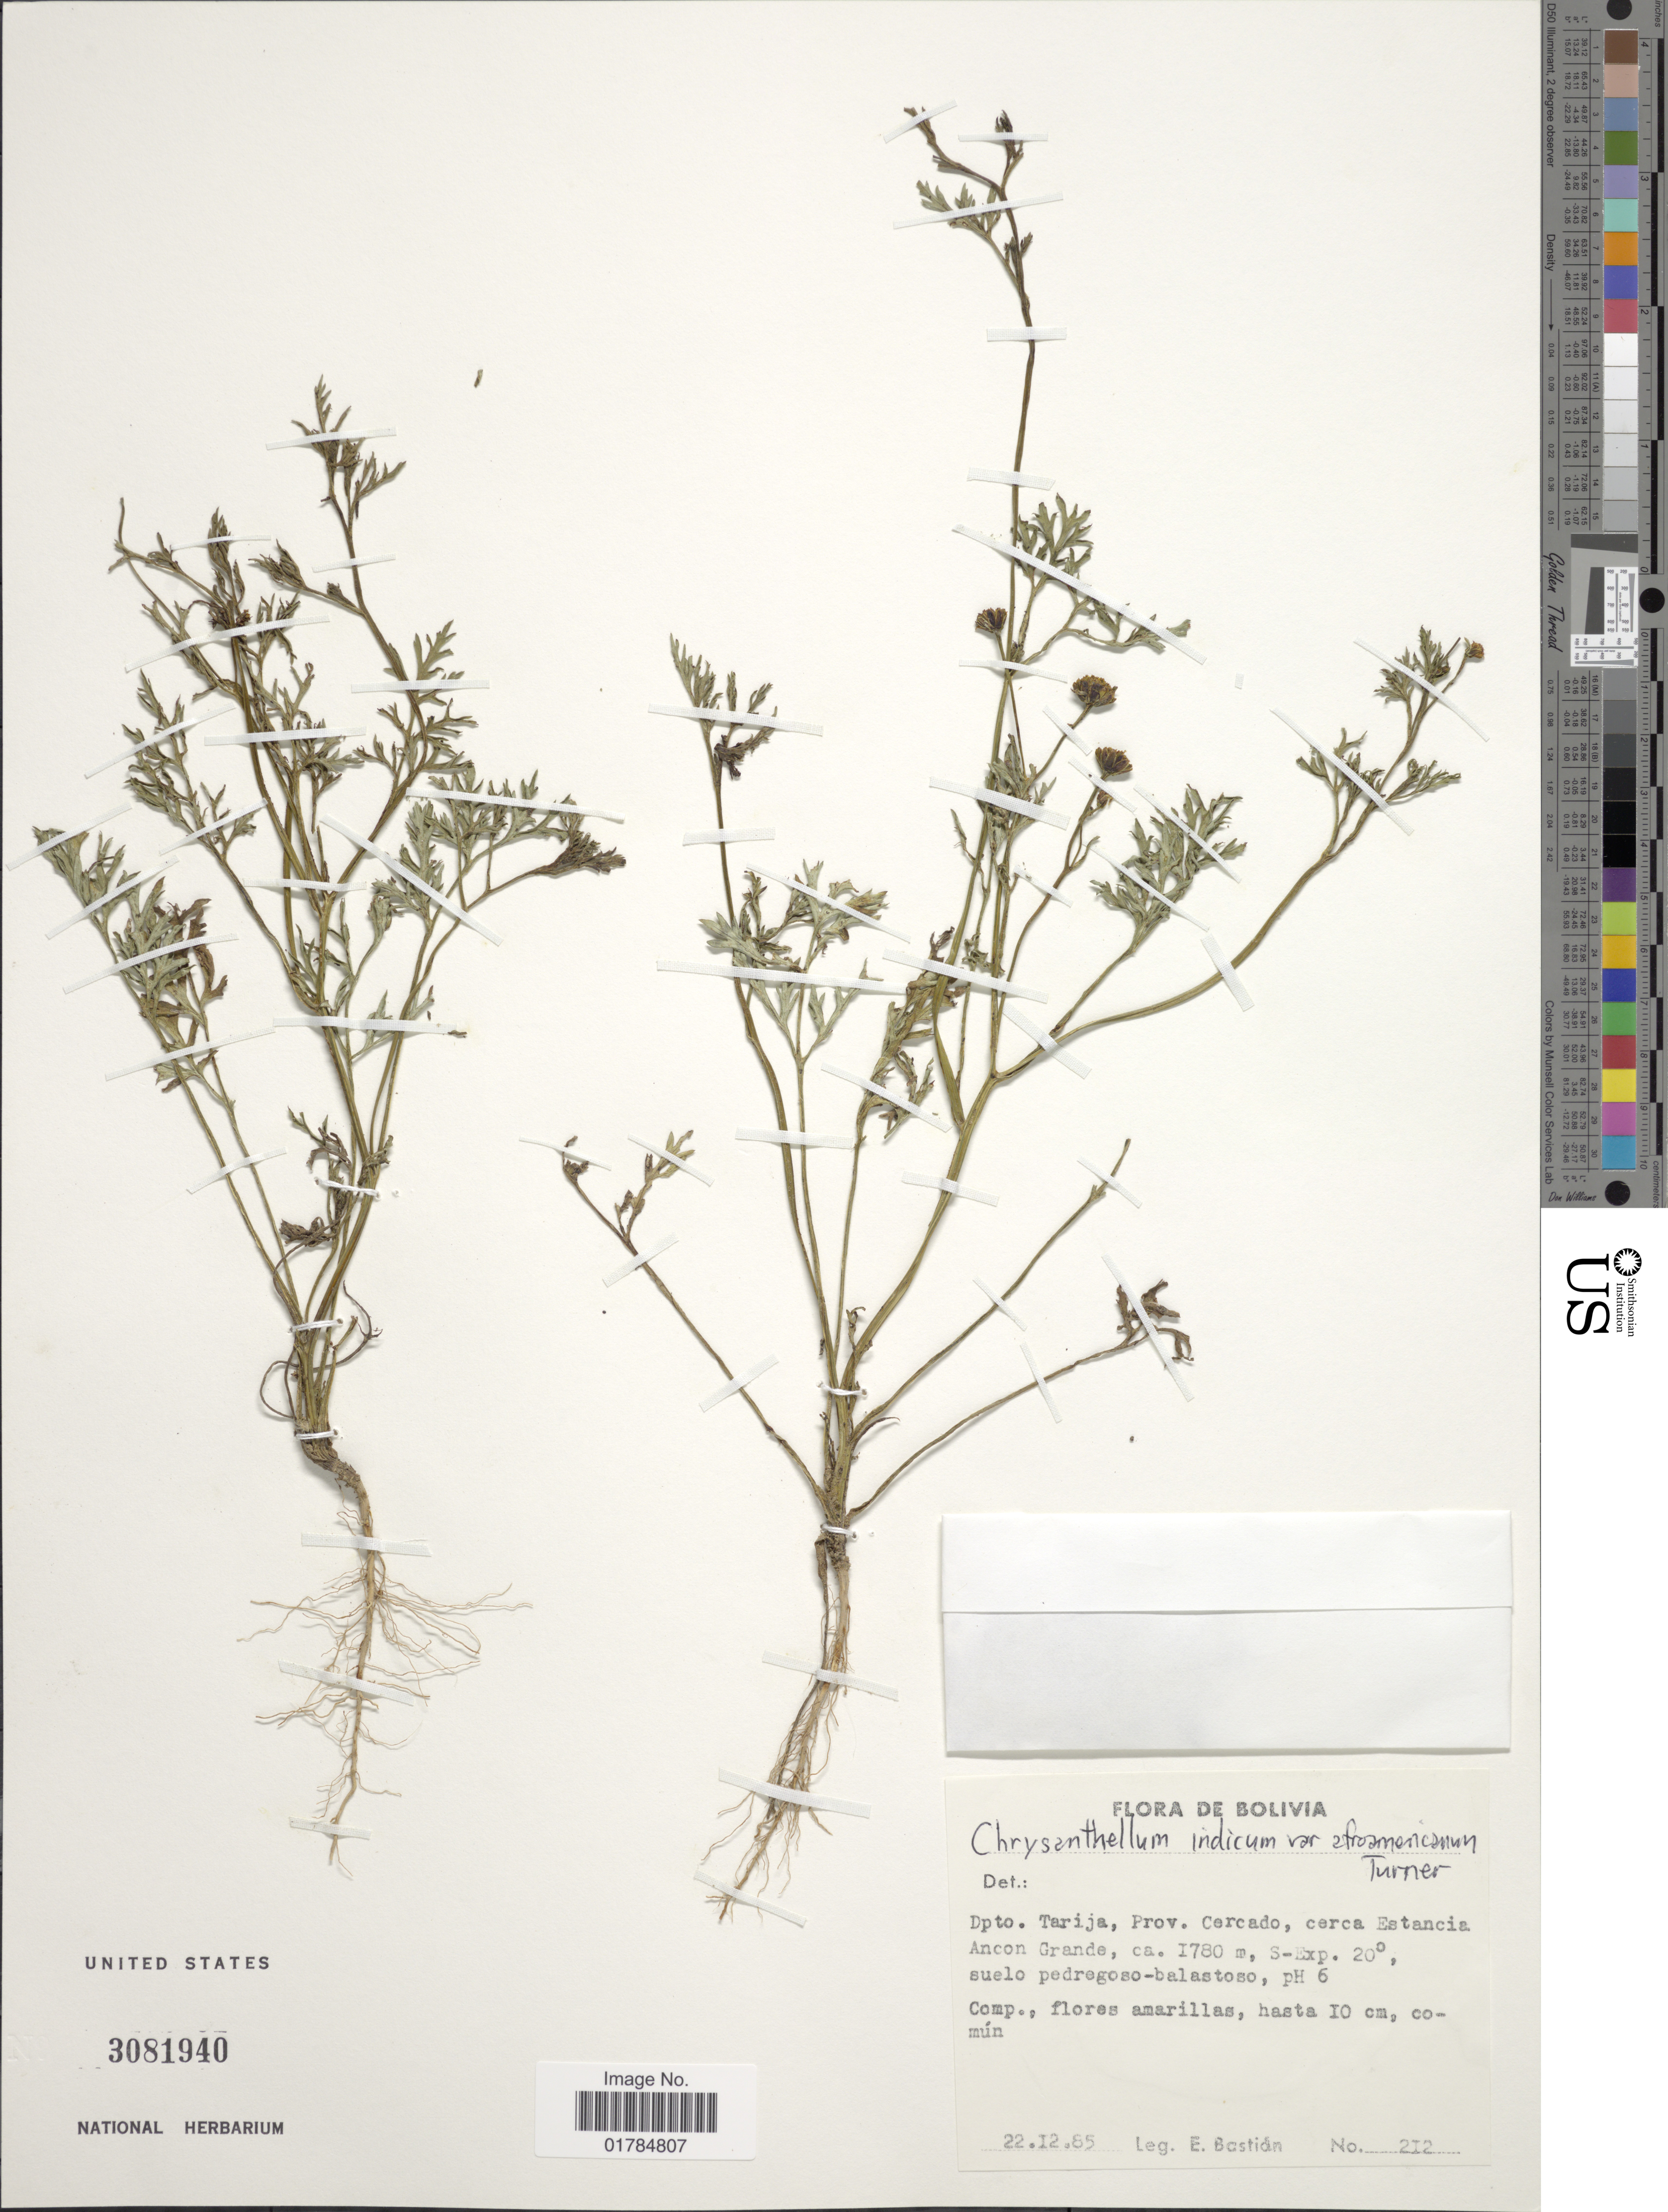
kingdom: Plantae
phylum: Tracheophyta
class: Magnoliopsida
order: Asterales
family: Asteraceae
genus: Chrysanthellum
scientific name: Chrysanthellum indicum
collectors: E. Bastian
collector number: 212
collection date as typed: Transcribed d/m/y: 22/12/85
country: Bolivia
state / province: Tarija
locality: Prov. Cercado, cerca Estancia Ancon Grande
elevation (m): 1780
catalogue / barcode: US 3081940